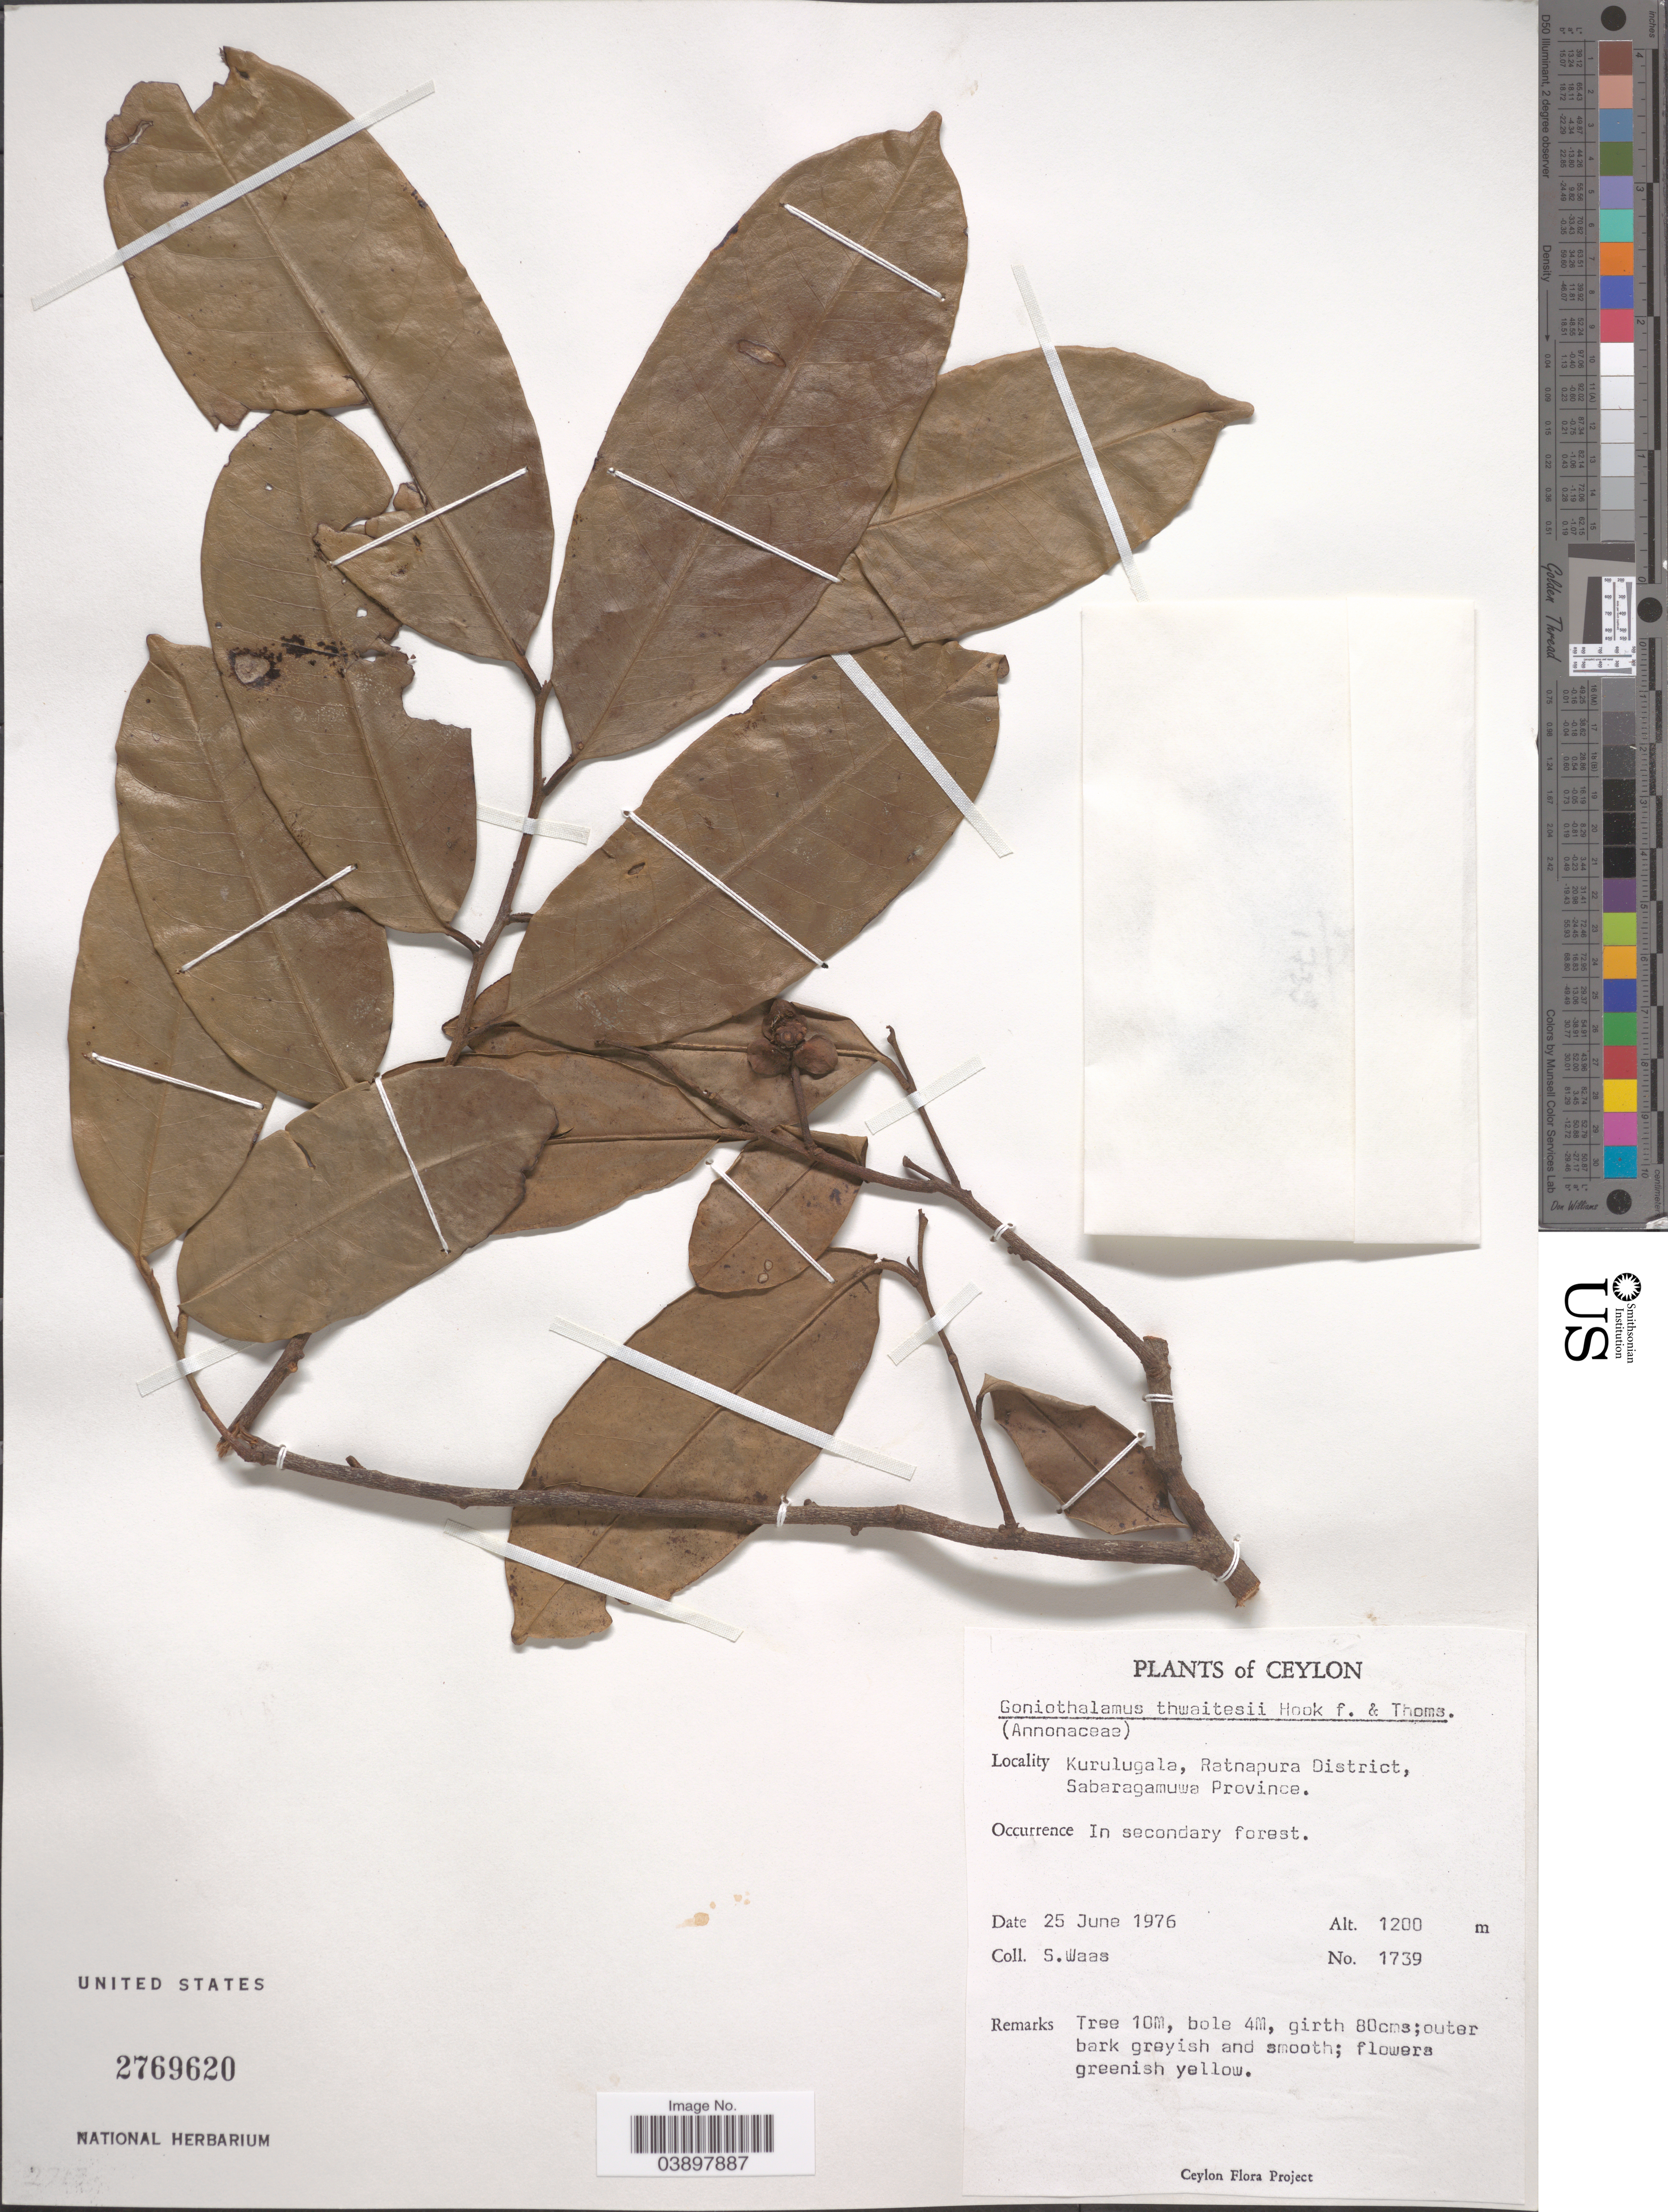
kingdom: Plantae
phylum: Tracheophyta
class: Magnoliopsida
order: Magnoliales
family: Annonaceae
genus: Goniothalamus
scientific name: Goniothalamus thwaitesii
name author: Hook. f. & Thomson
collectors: S. Waas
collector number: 1739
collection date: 1976-06-25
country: Sri Lanka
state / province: Sabaragamuwa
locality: Ceylon. Kurulugala, Ratnapura District.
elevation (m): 1200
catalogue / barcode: US 2769620